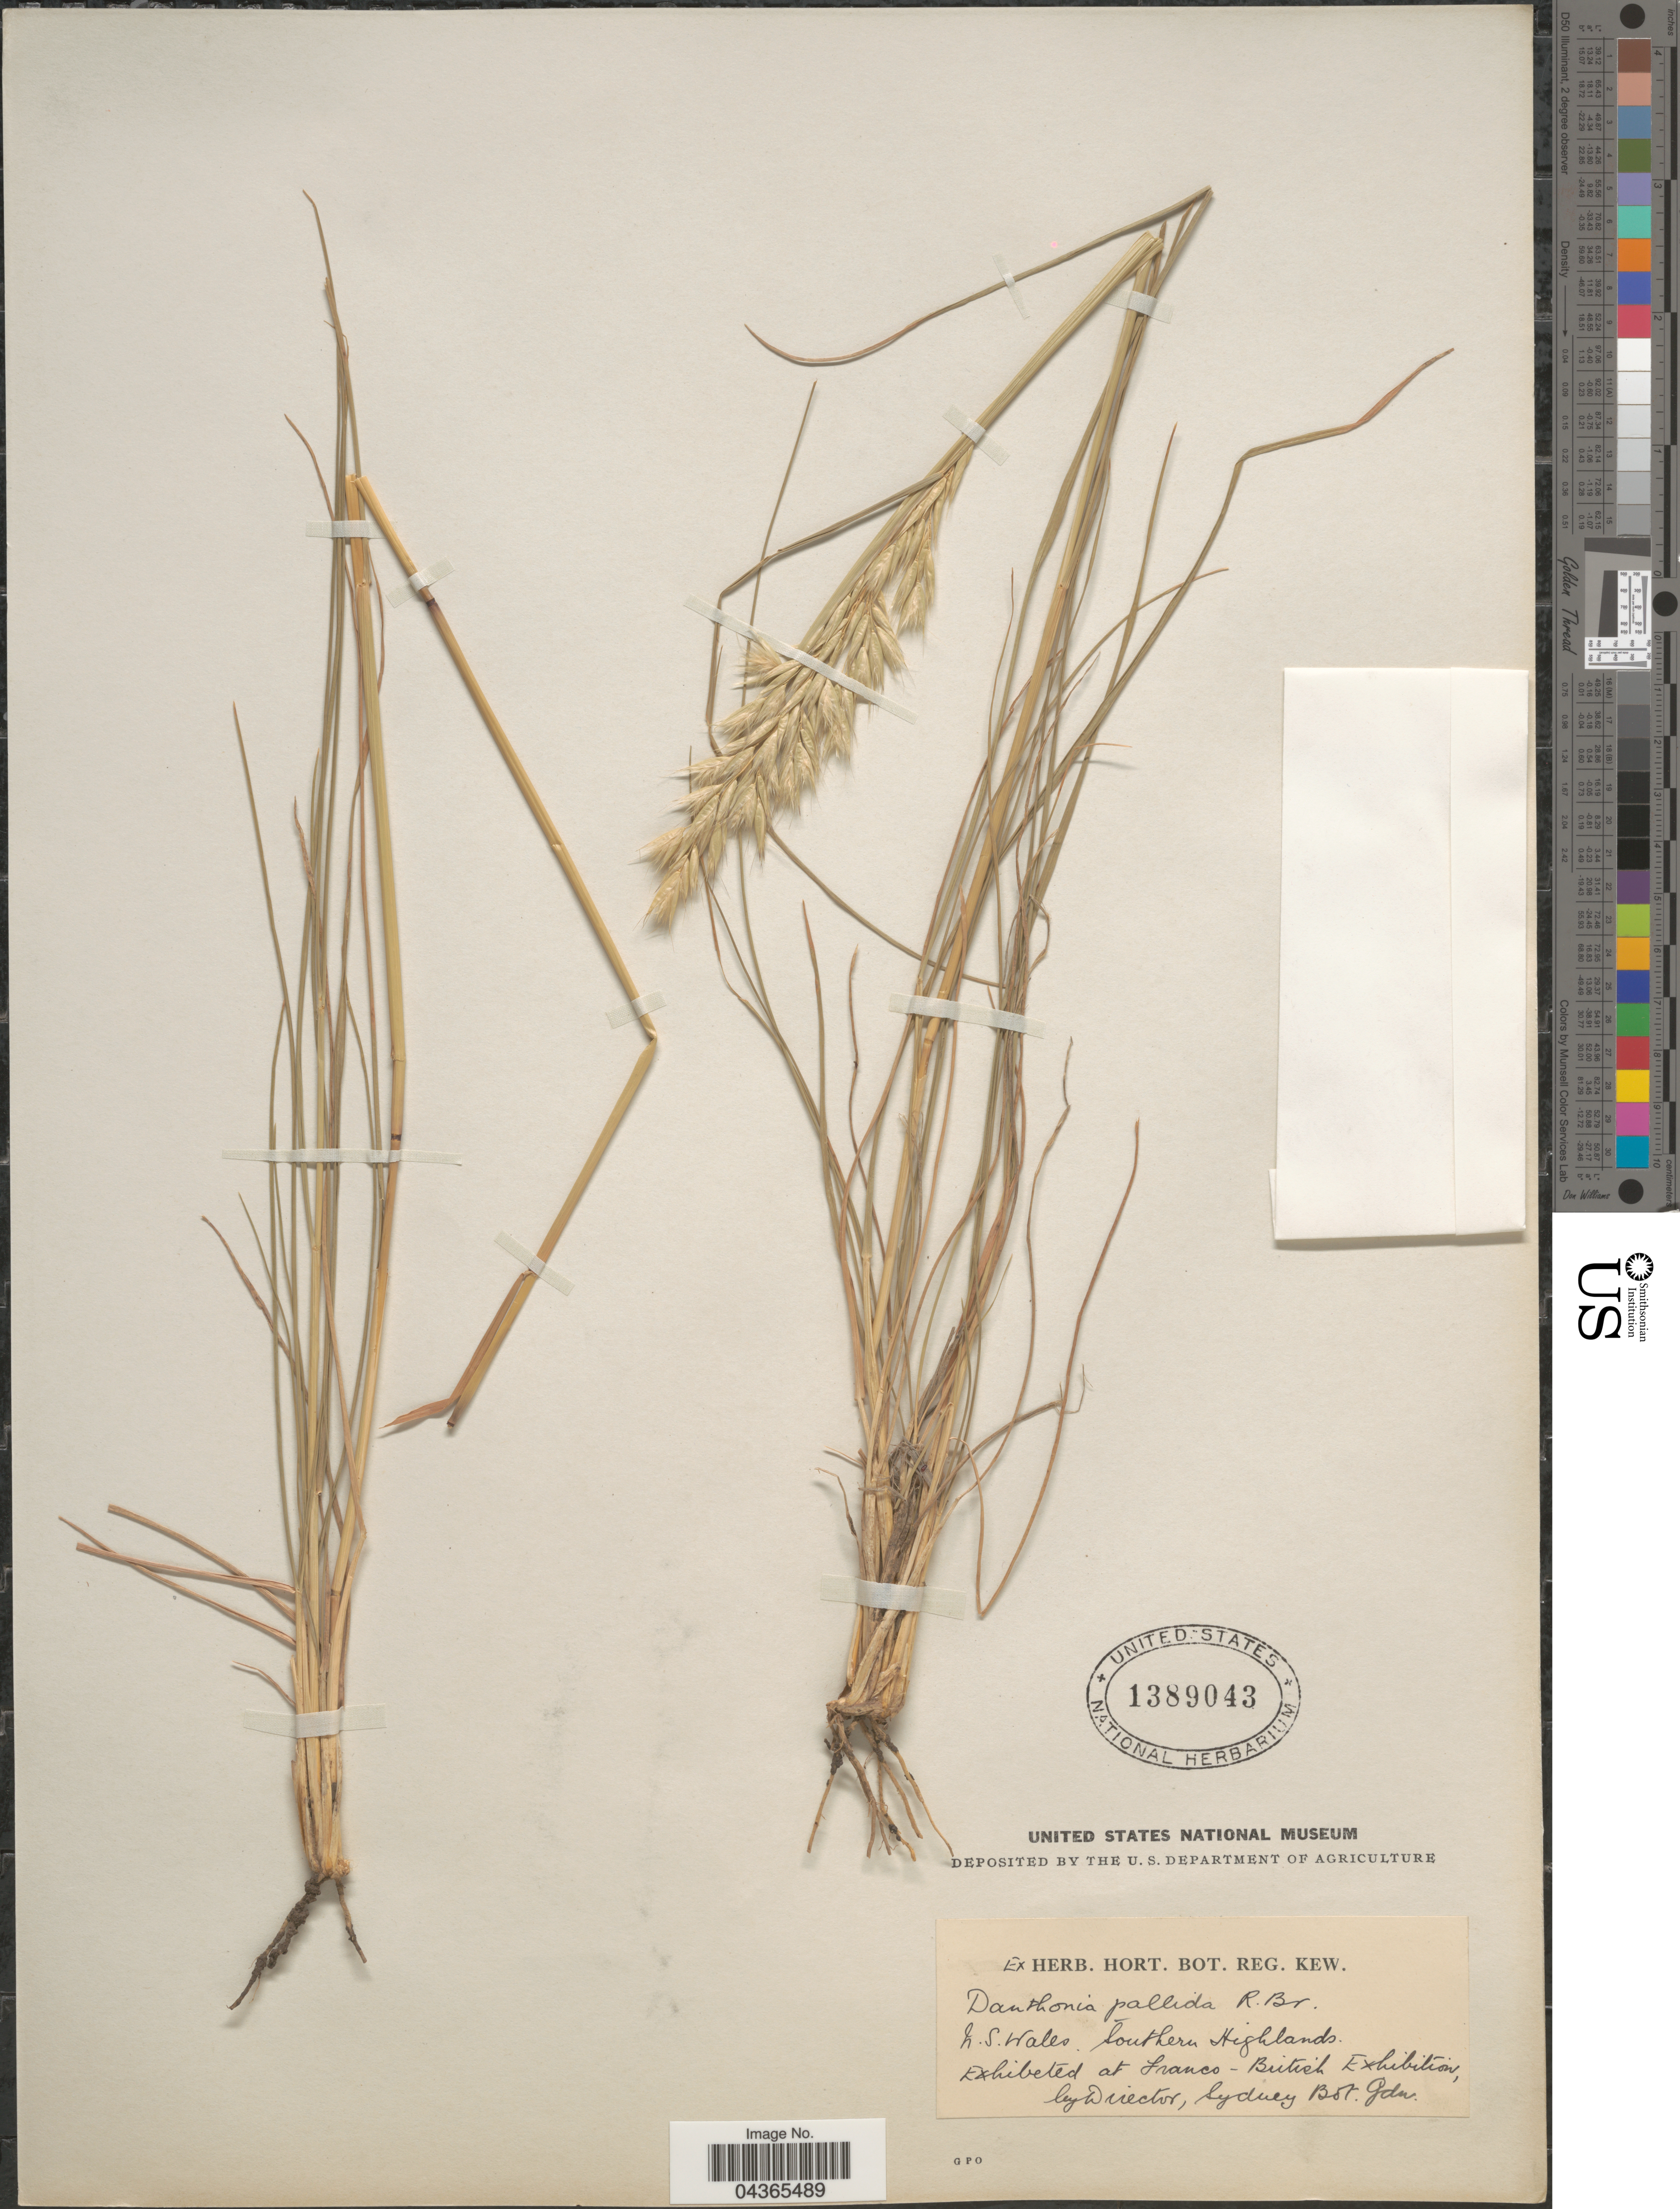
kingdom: Plantae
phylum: Tracheophyta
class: Liliopsida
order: Poales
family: Poaceae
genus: Rytidosperma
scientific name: Rytidosperma pallidum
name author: (R. Br.) A.M. Humphreys & H.P. Linder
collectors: Ex herb. Hort. Bot. Reg. Kew.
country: Australia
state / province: New South Wales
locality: Southern Highlands.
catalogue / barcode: US 1389043